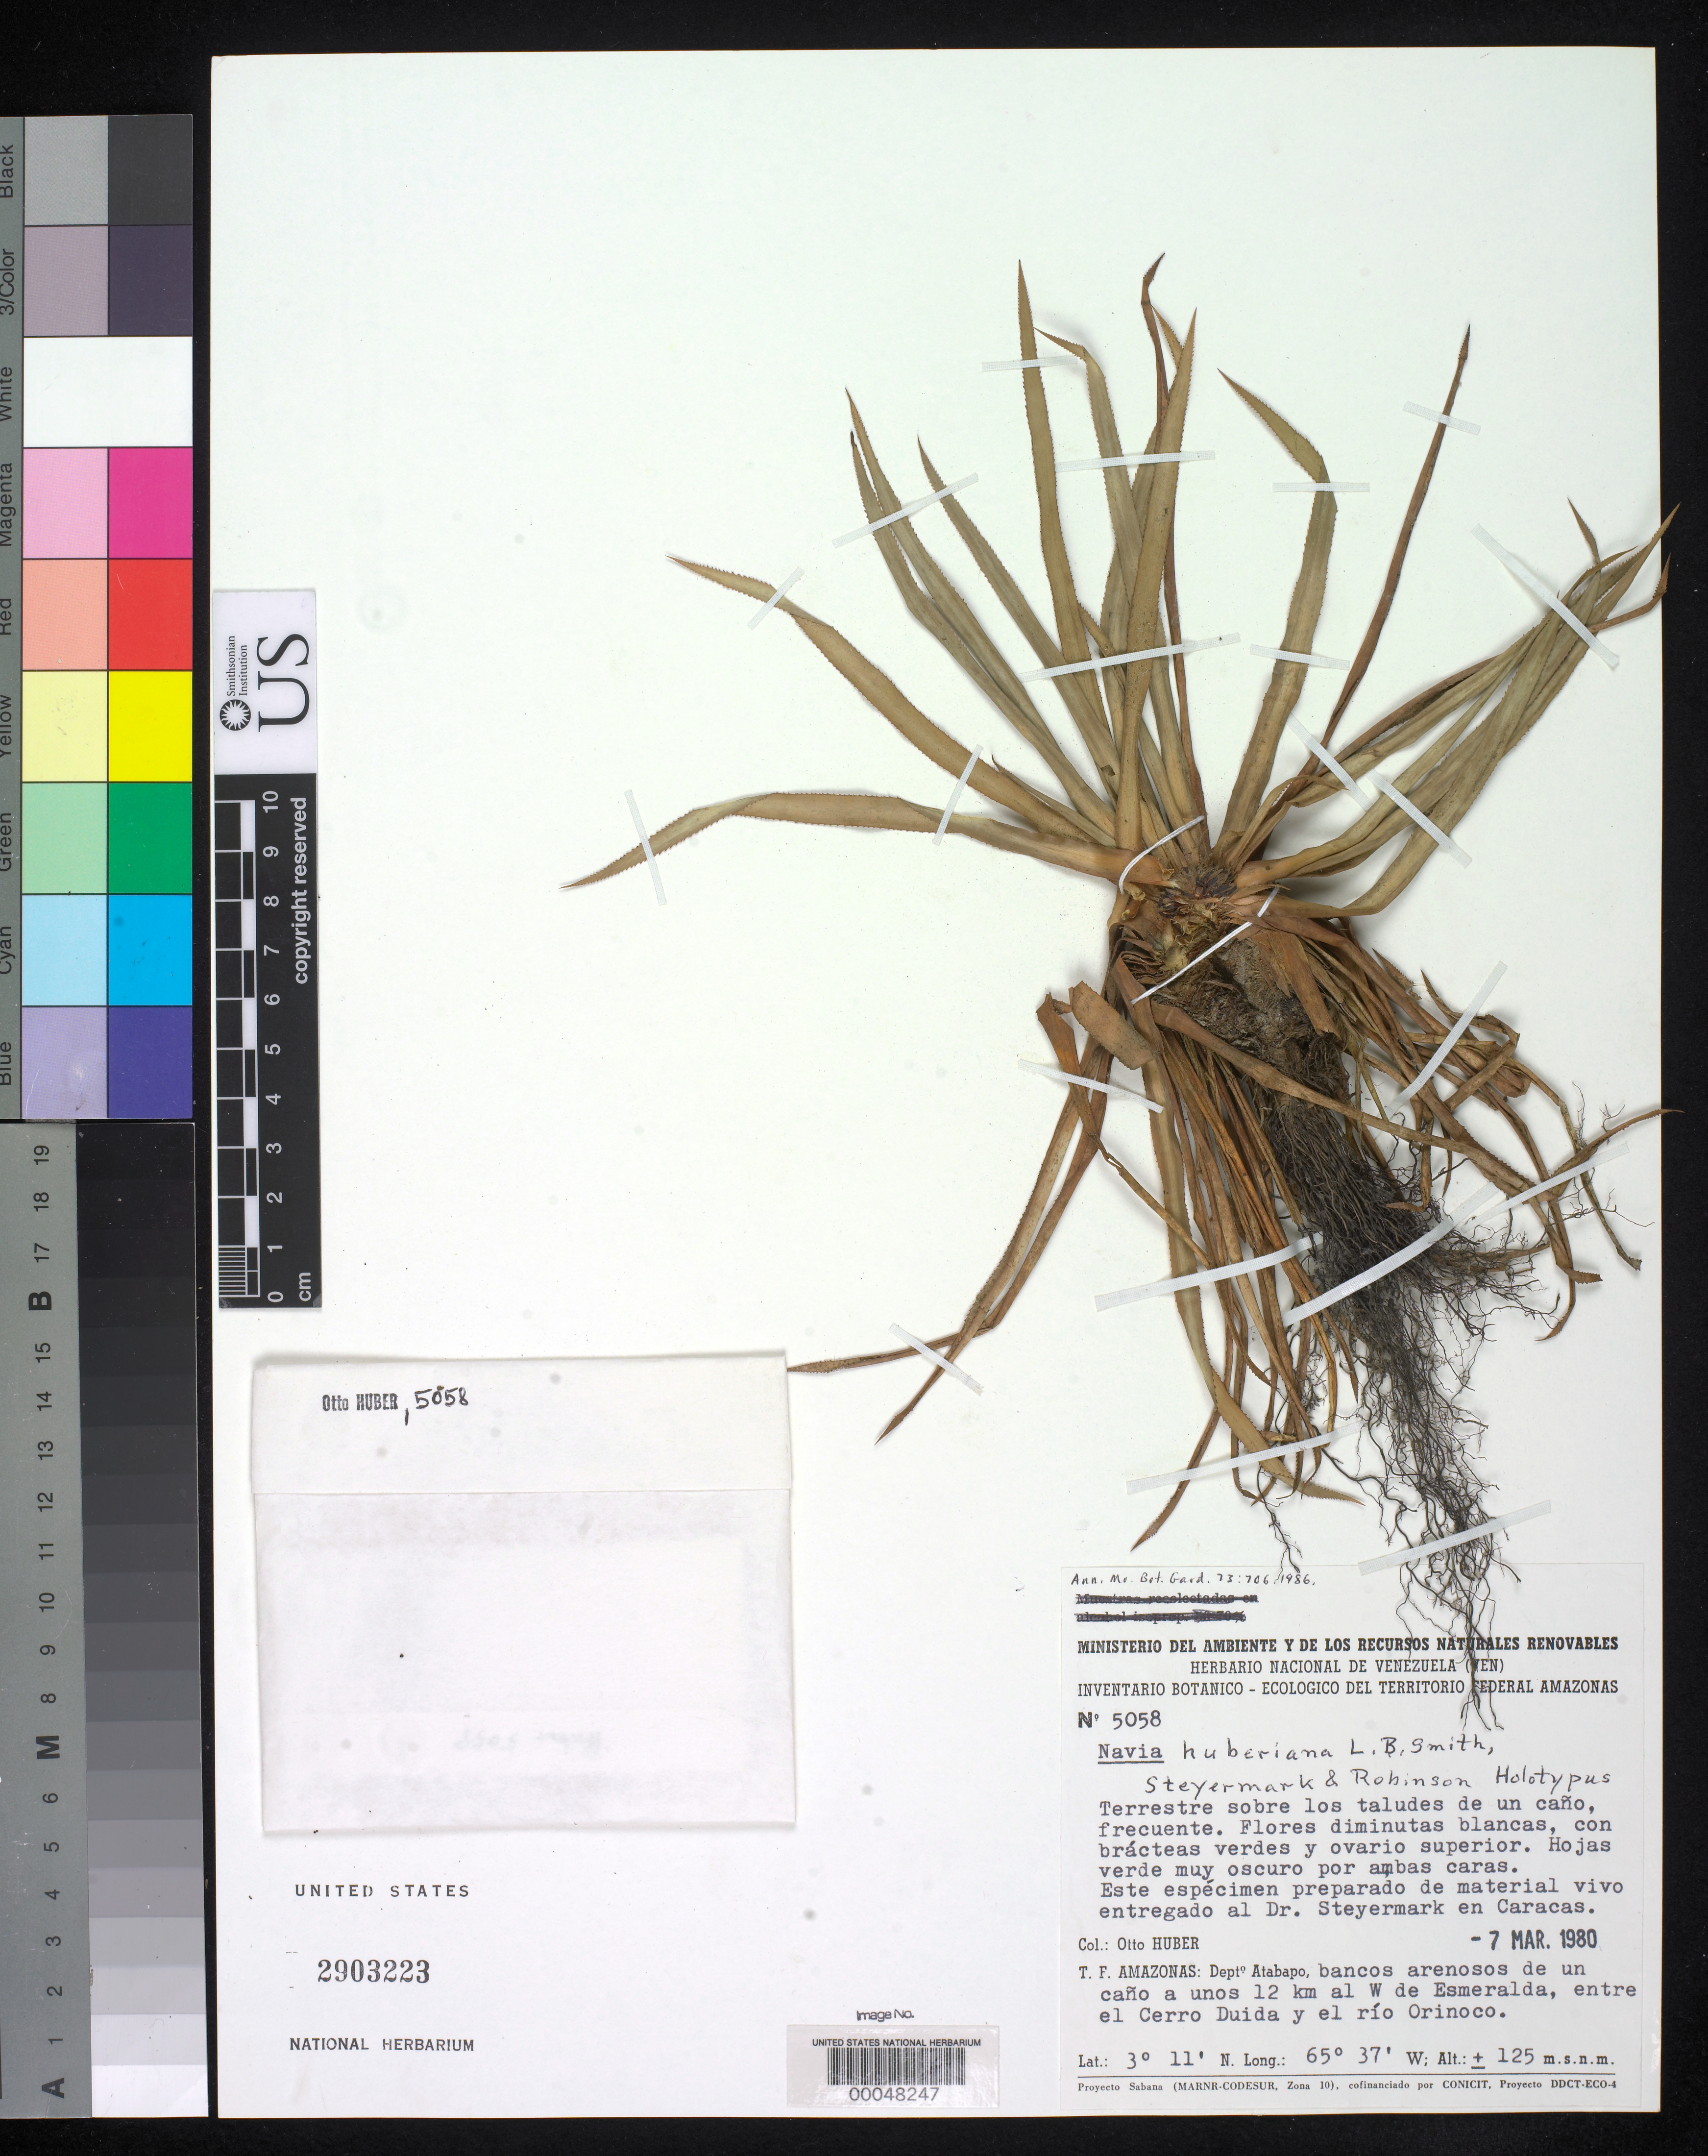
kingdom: Plantae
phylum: Tracheophyta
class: Liliopsida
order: Poales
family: Bromeliaceae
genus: Navia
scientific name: Navia huberiana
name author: L.B. Sm.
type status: Holotype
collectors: O. Huber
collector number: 5058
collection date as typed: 07 Mar 1980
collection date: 1980-03-07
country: Venezuela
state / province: Amazonas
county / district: Atabapo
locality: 12 km. W of Esmeralda, between Cerro Duida and Rio Orinoco.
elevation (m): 125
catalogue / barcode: US 2903223